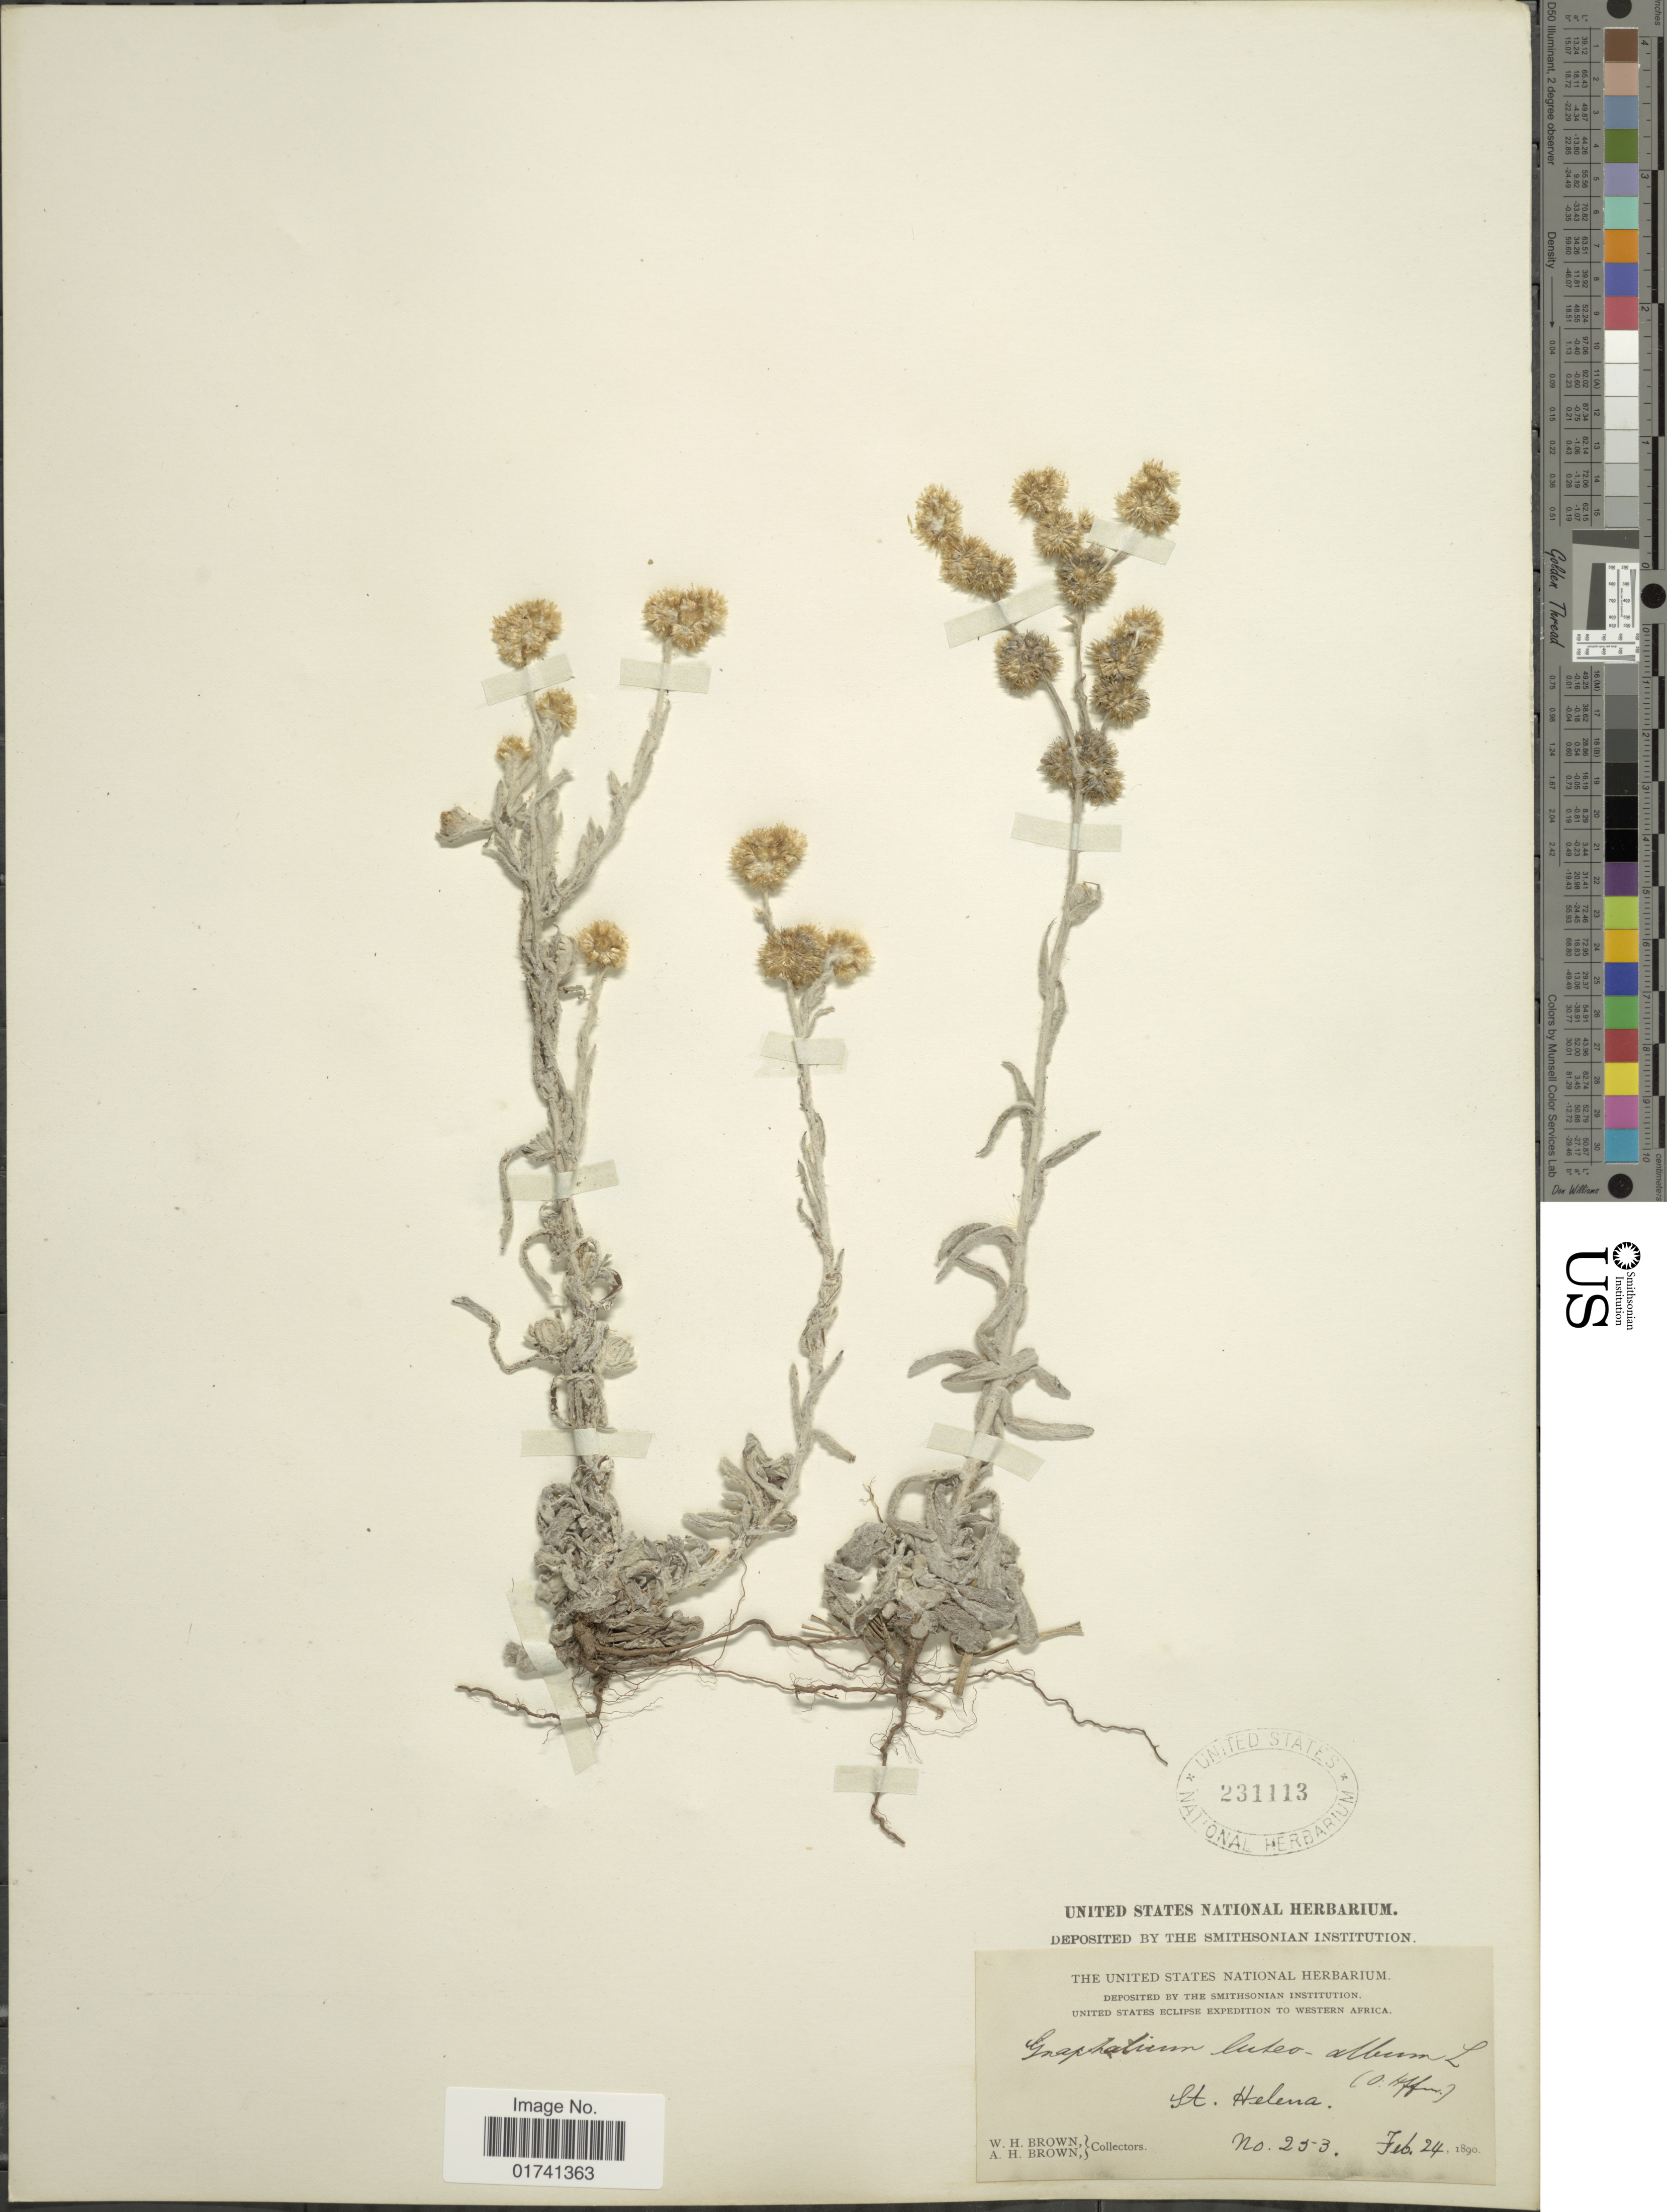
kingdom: Plantae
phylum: Tracheophyta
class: Magnoliopsida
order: Asterales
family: Asteraceae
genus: Laphangium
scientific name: Laphangium luteoalbum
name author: (L.) Tzvelev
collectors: W. H. Brown & A. H. Brown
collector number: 253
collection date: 1890-02-24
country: St. Helena Islands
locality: St. Helena, Western Africa.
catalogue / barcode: US 231113